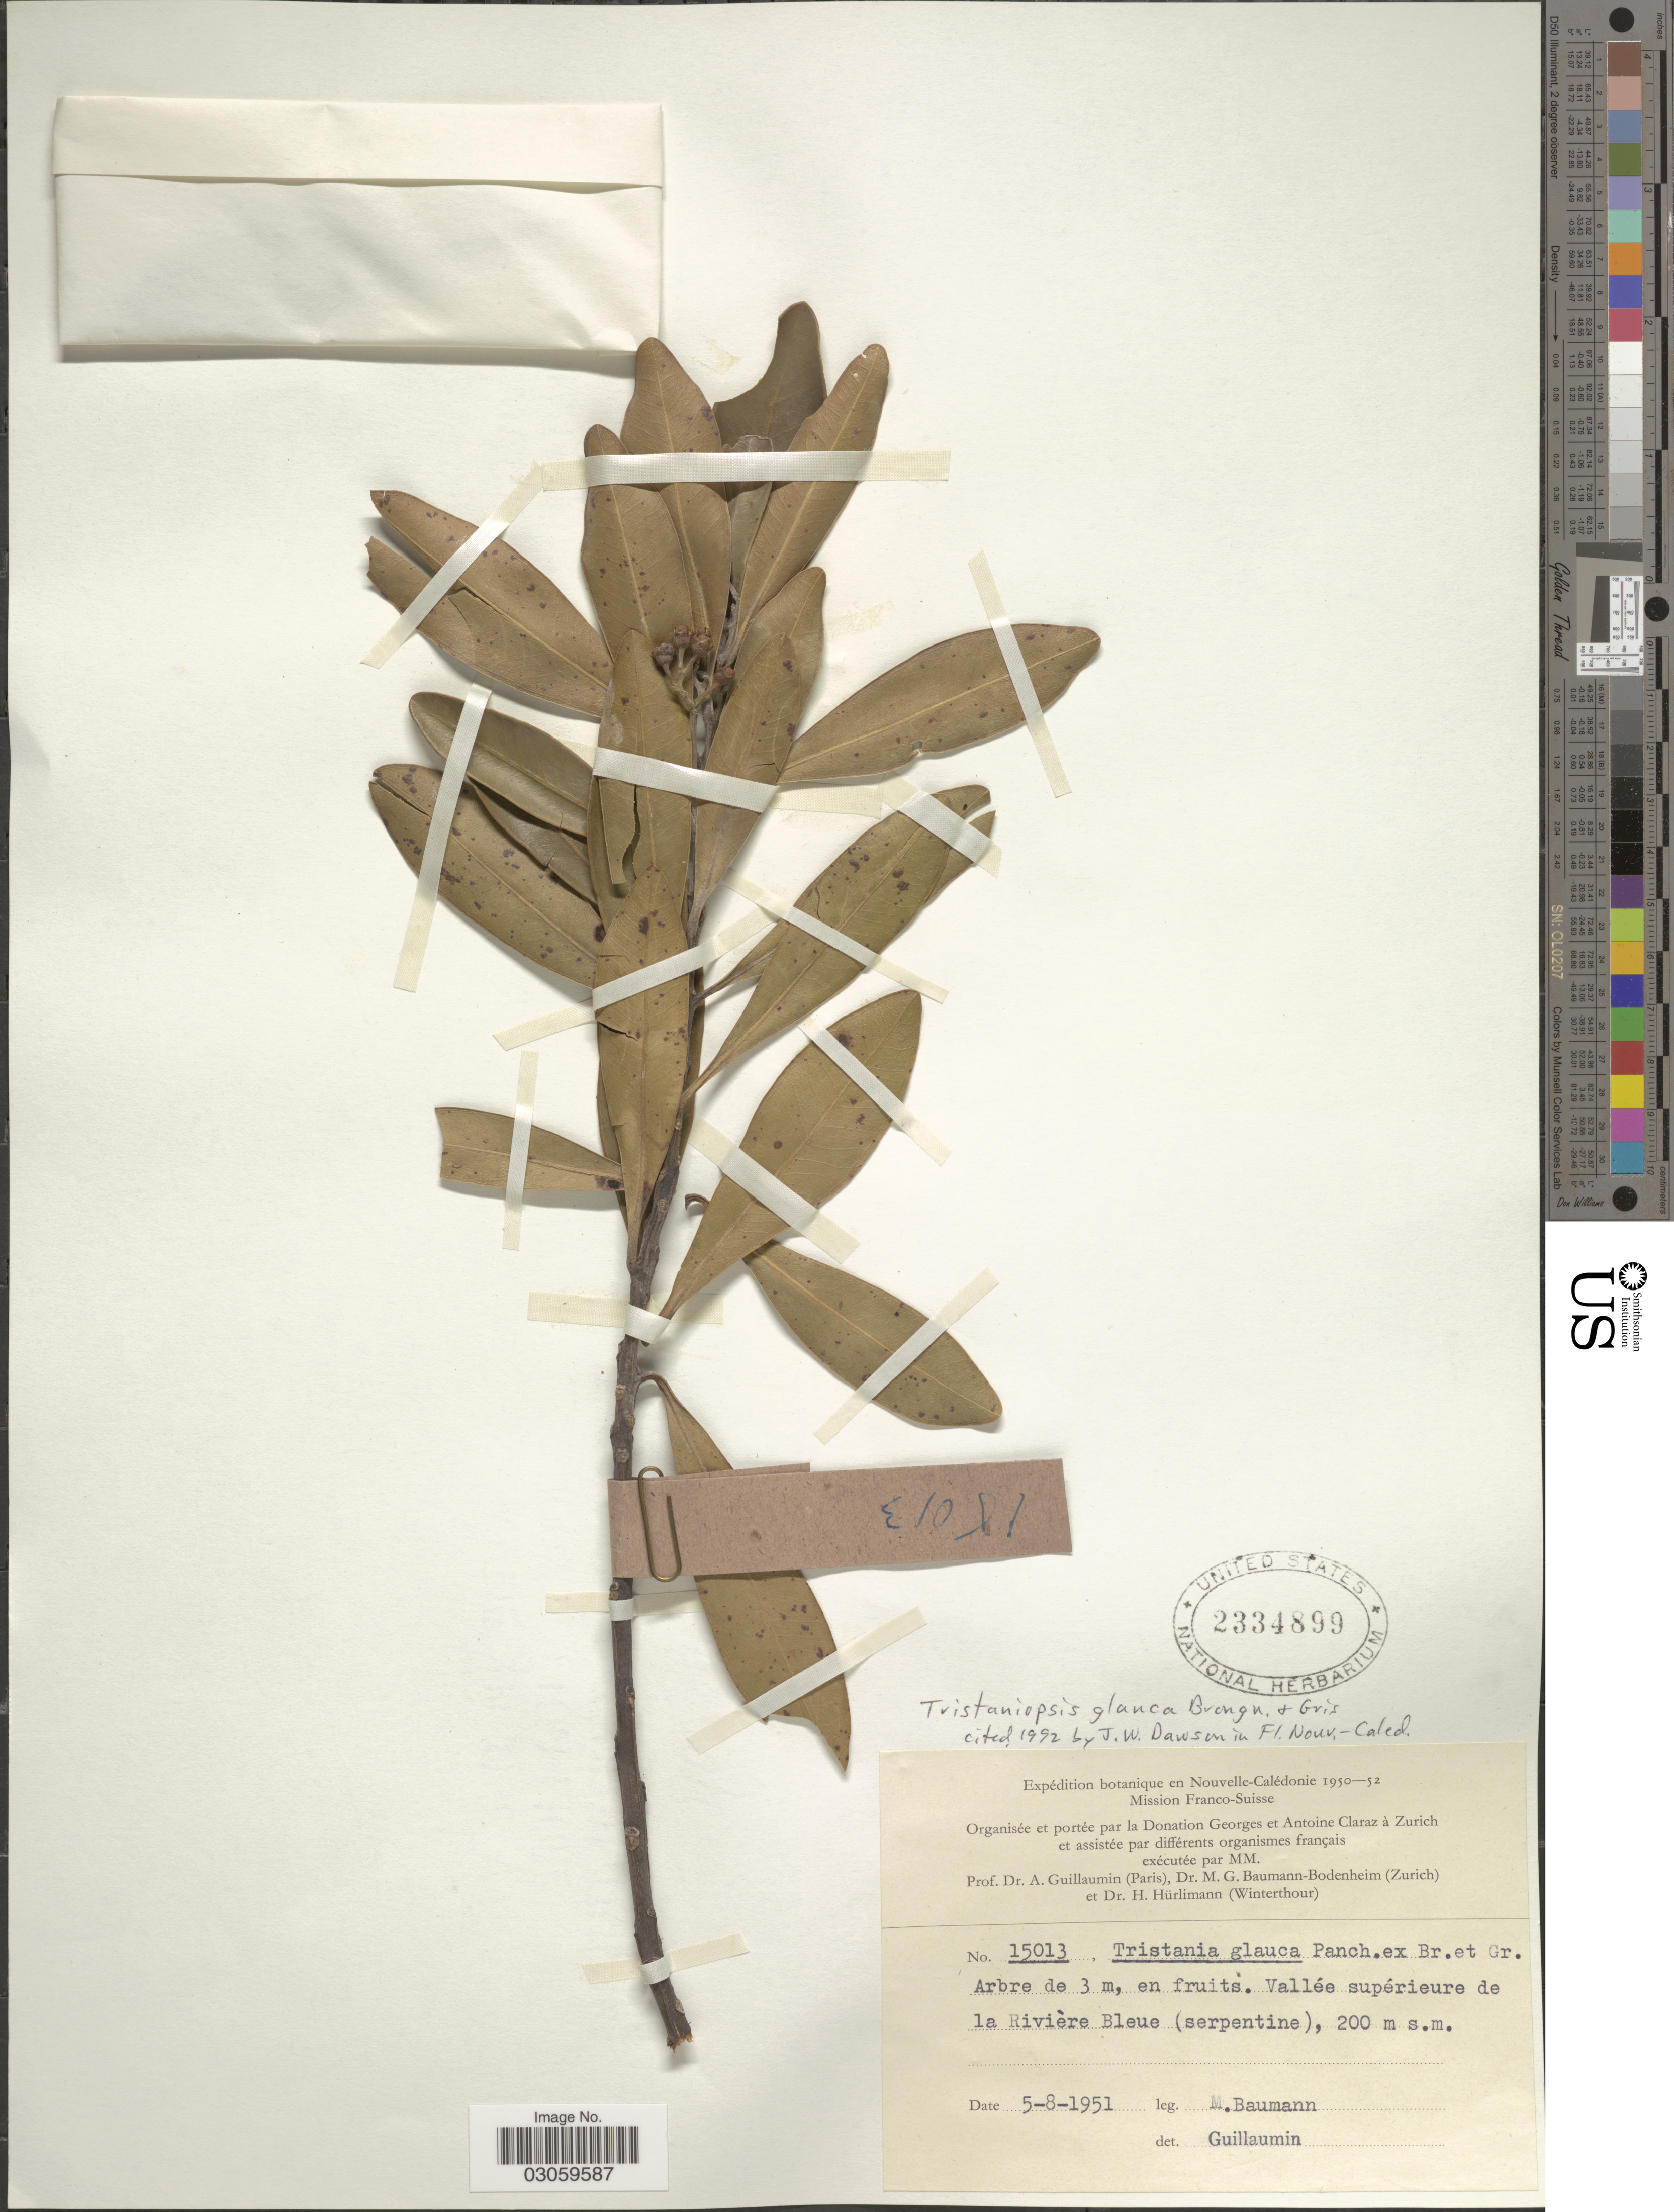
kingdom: Plantae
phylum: Tracheophyta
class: Magnoliopsida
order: Myrtales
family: Myrtaceae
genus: Tristaniopsis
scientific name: Tristaniopsis glauca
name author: Brongn. & Gris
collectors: M. G. Baumann-Bodenheim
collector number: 15013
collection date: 1951-08-05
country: New Caledonia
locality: Nouvelle-Calédonie. Vallée supérieure de la Rivière Bleue (serpentine).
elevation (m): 200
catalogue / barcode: US 2334899